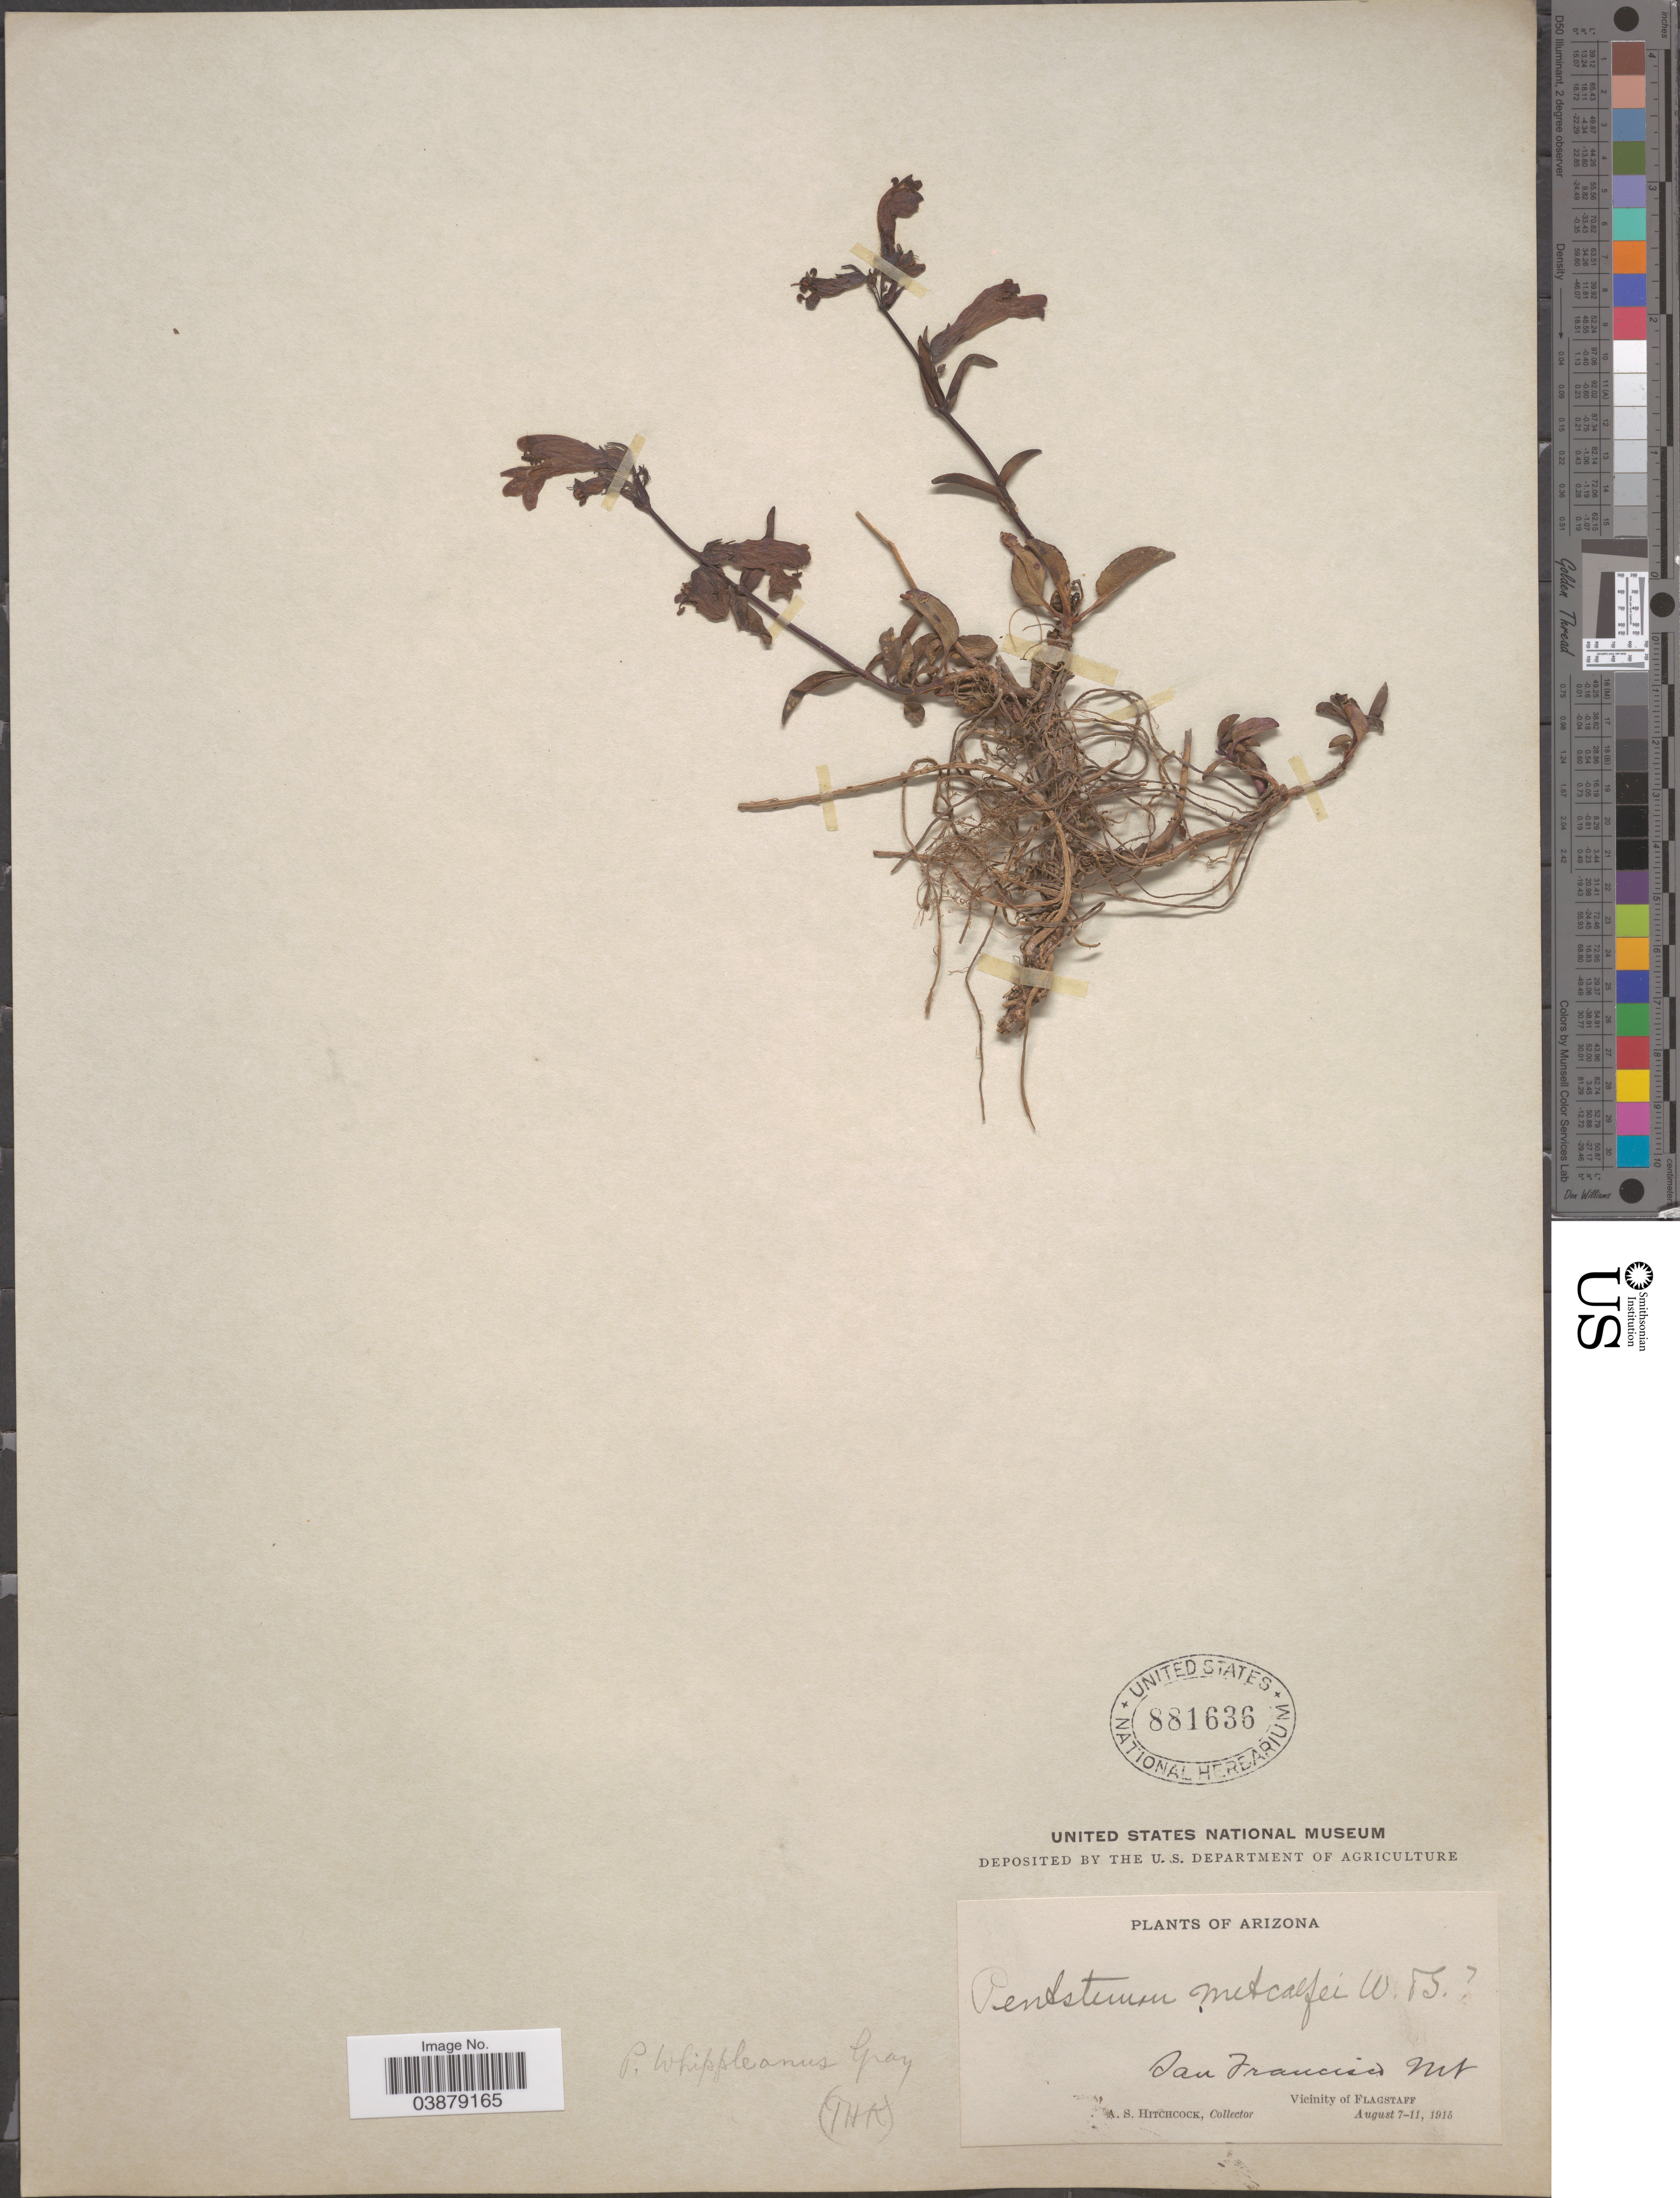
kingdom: Plantae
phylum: Tracheophyta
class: Magnoliopsida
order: Lamiales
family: Plantaginaceae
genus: Penstemon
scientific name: Penstemon whippleanus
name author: A. Gray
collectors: A. S. Hitchcock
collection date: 1915-08-07/1915-08-11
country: United States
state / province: Arizona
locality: San Francisco Mt. Vicinity of Flagstaff.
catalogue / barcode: US 881636